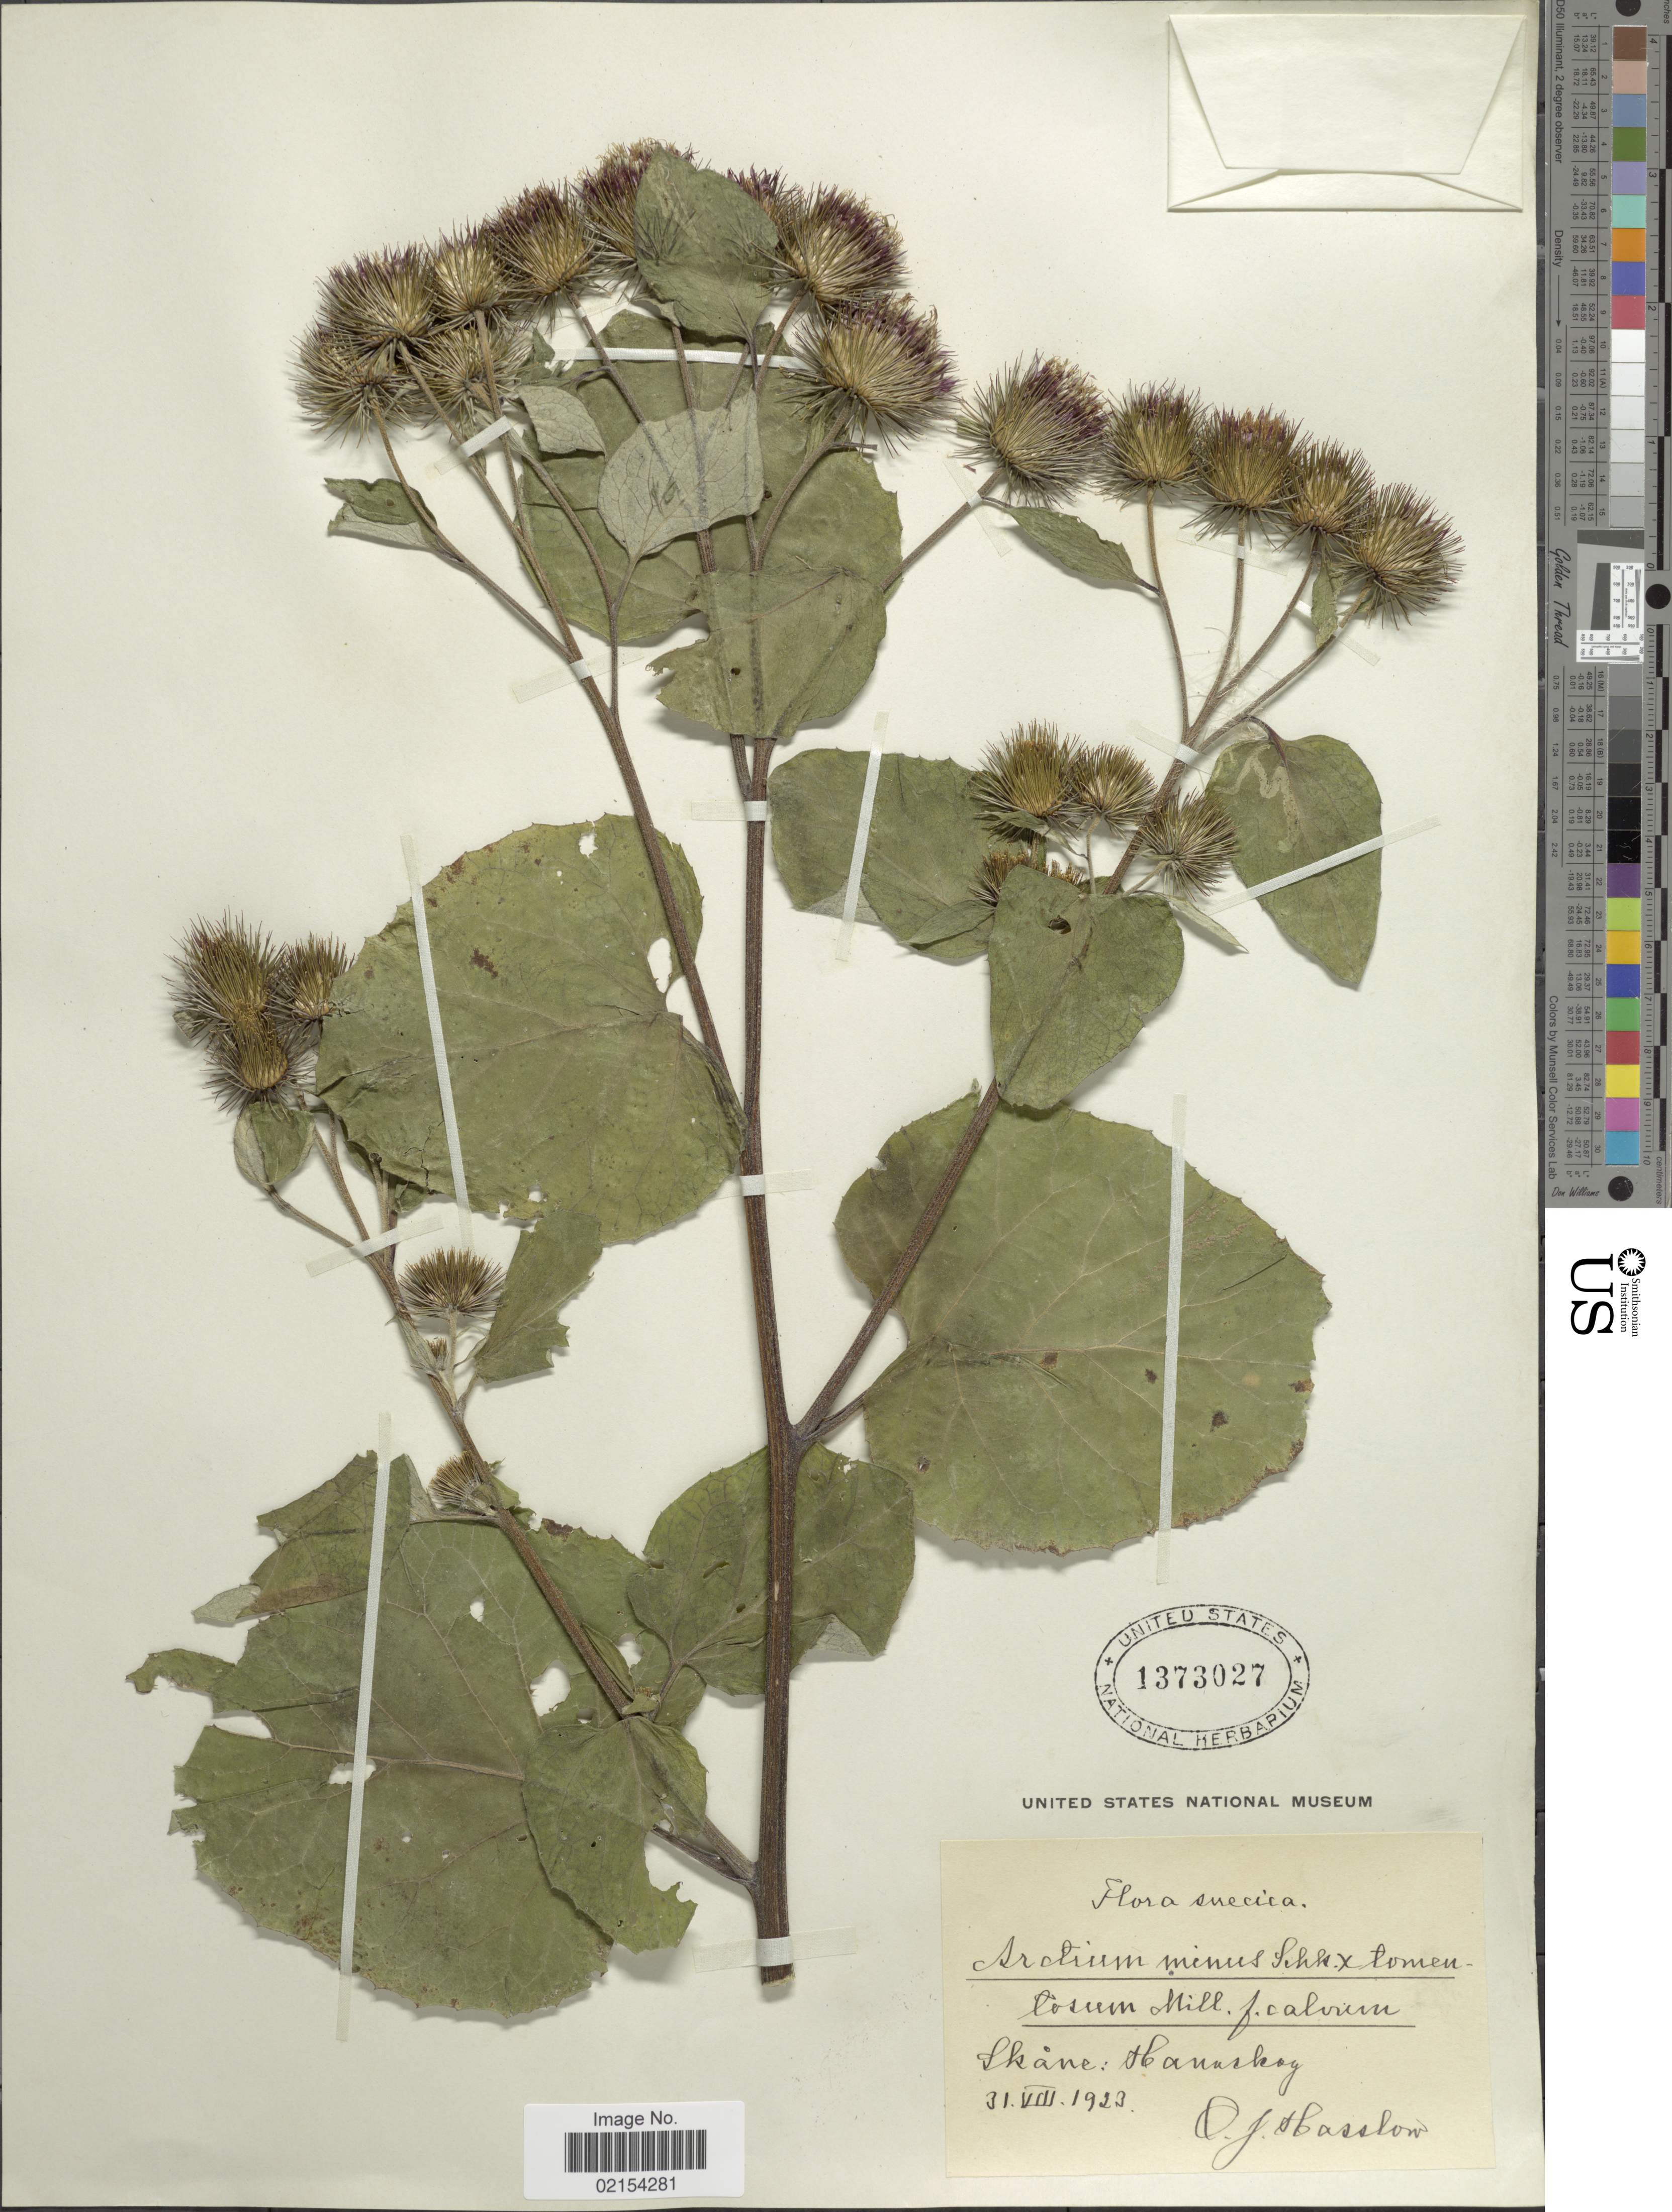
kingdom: Plantae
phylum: Tracheophyta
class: Magnoliopsida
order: Asterales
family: Asteraceae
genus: Arctium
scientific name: Arctium minus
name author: (Hill) Bernh.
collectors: O. Hasslow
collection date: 1923-08-31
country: Sweden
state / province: Skåne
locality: Hanaskog, Suecica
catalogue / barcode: US 1373027